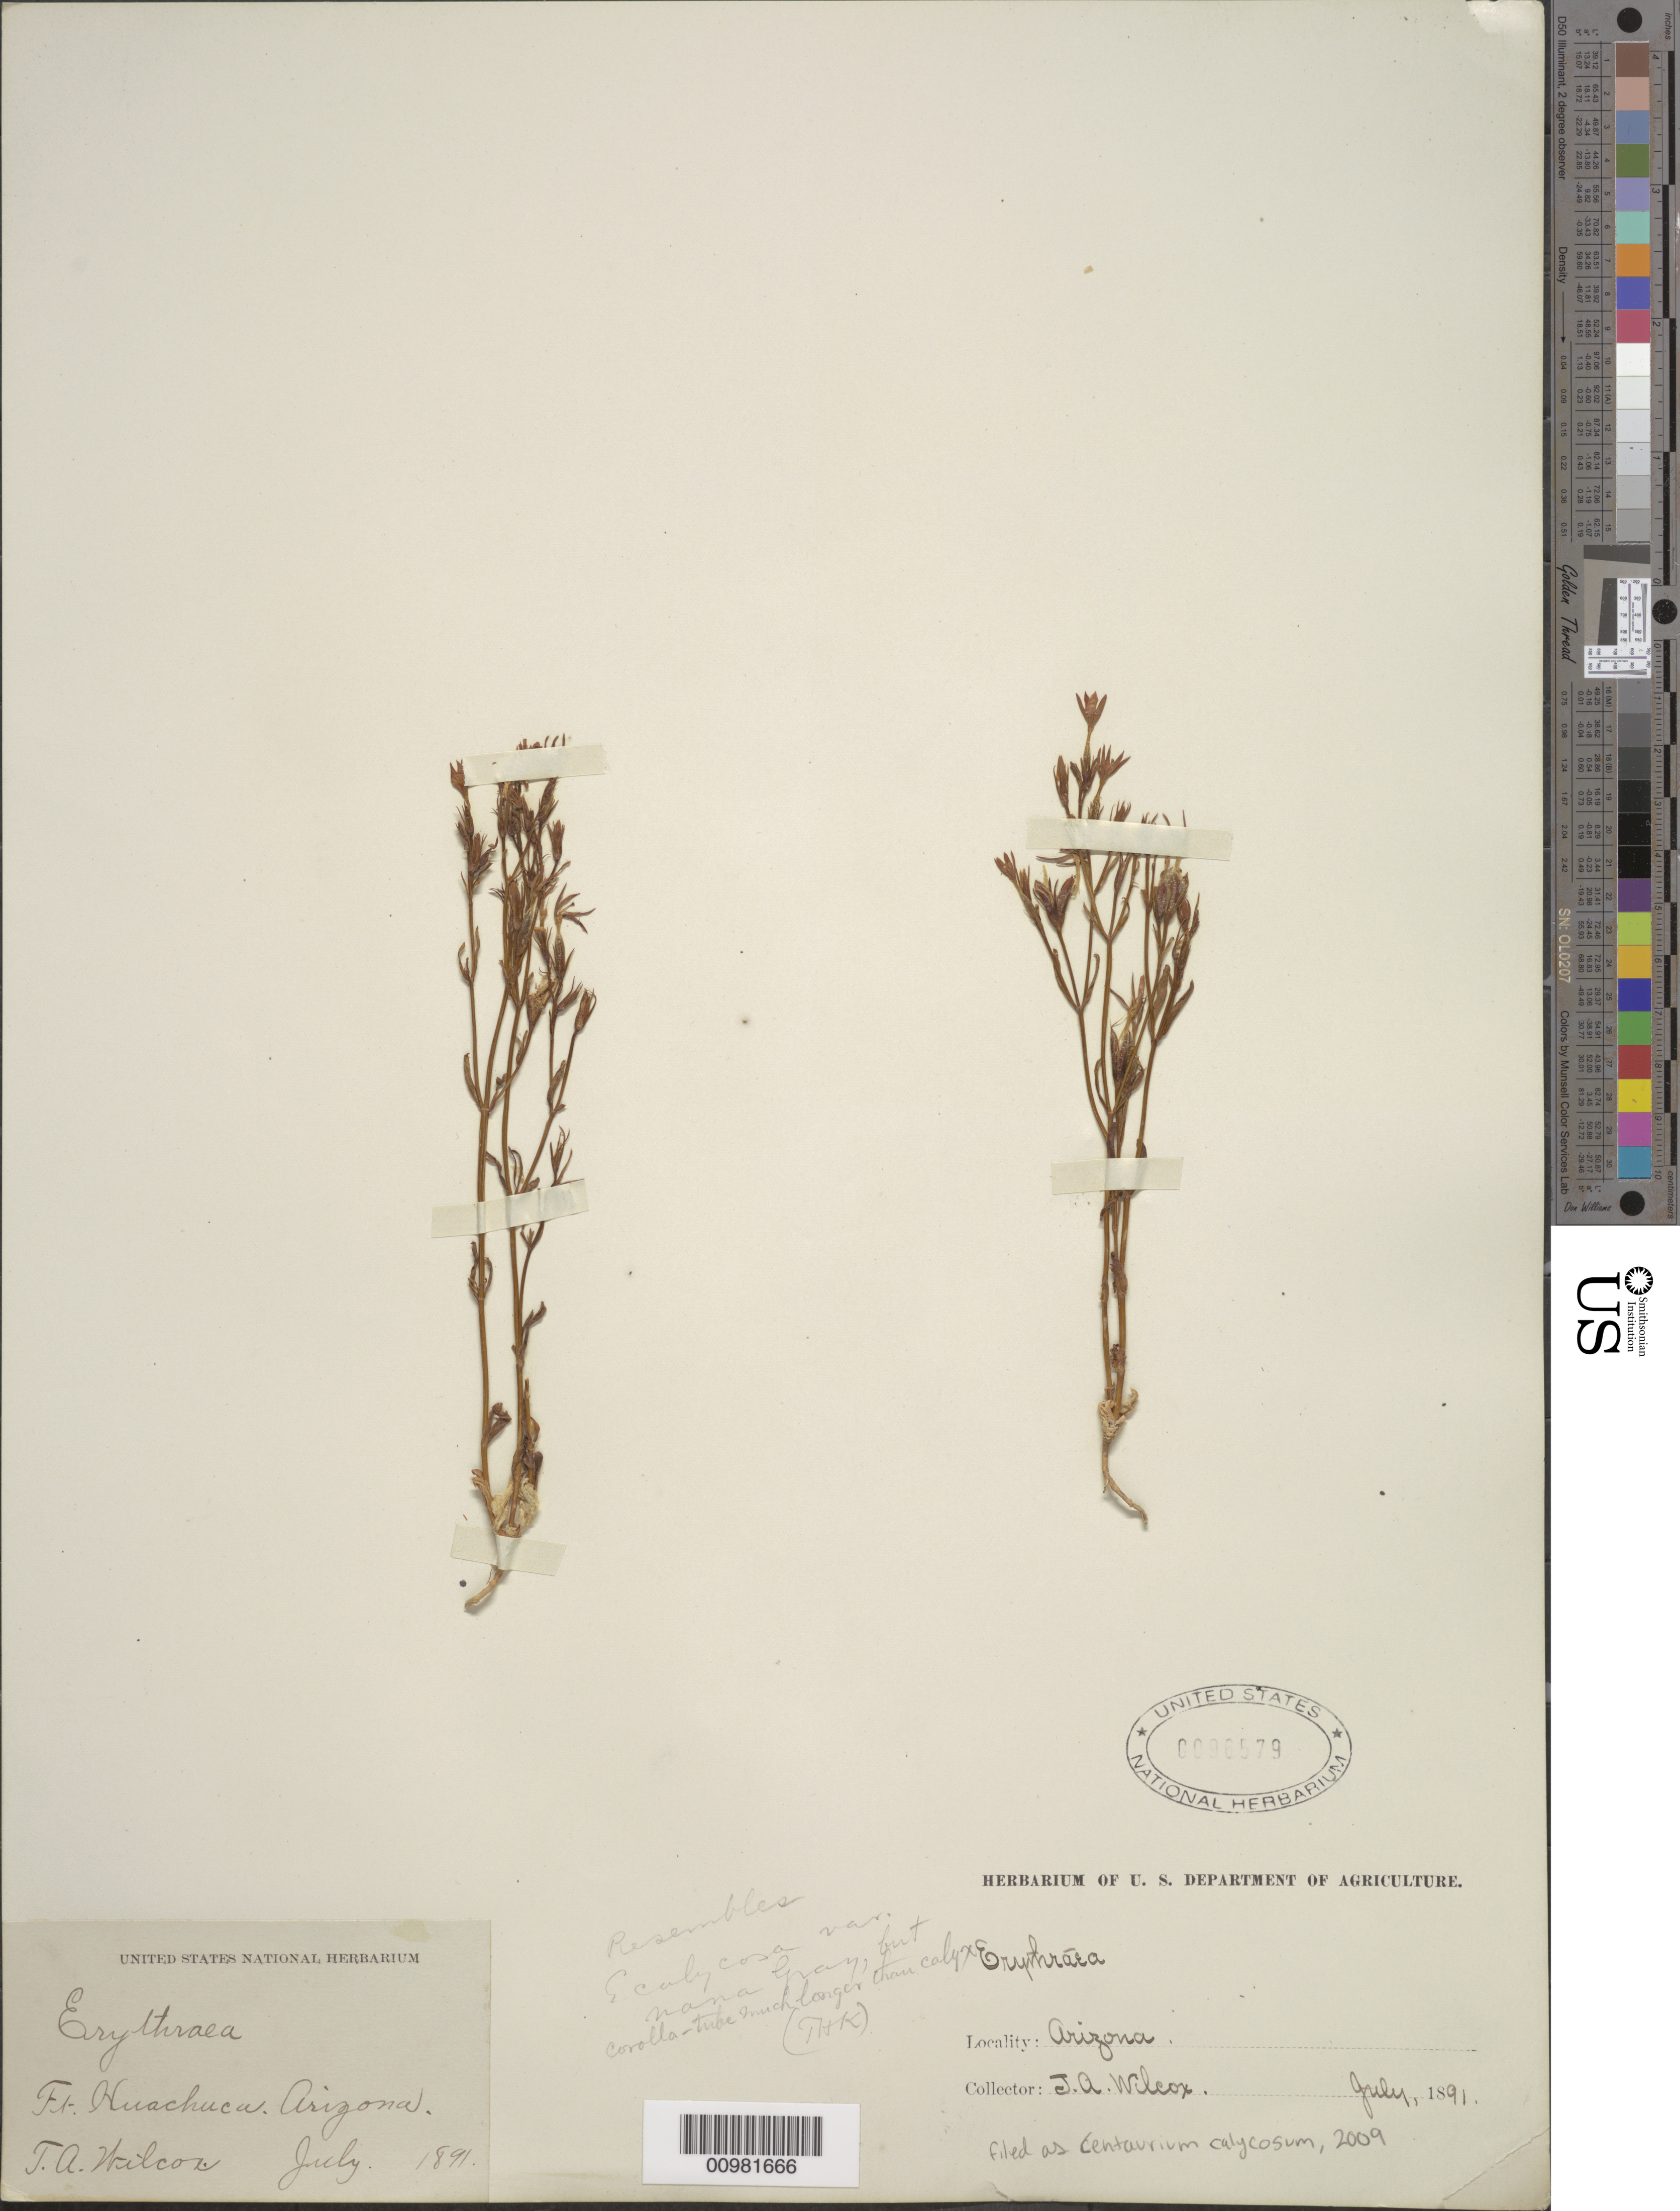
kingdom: Plantae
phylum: Tracheophyta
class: Magnoliopsida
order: Gentianales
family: Gentianaceae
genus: Centaurium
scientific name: Centaurium calycosum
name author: (Buckley) Buckley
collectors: E. Wilcox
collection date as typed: Jul 1891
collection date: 1891-07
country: United States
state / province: Arizona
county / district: Cochise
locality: Fort Huachuca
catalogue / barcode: US 96579